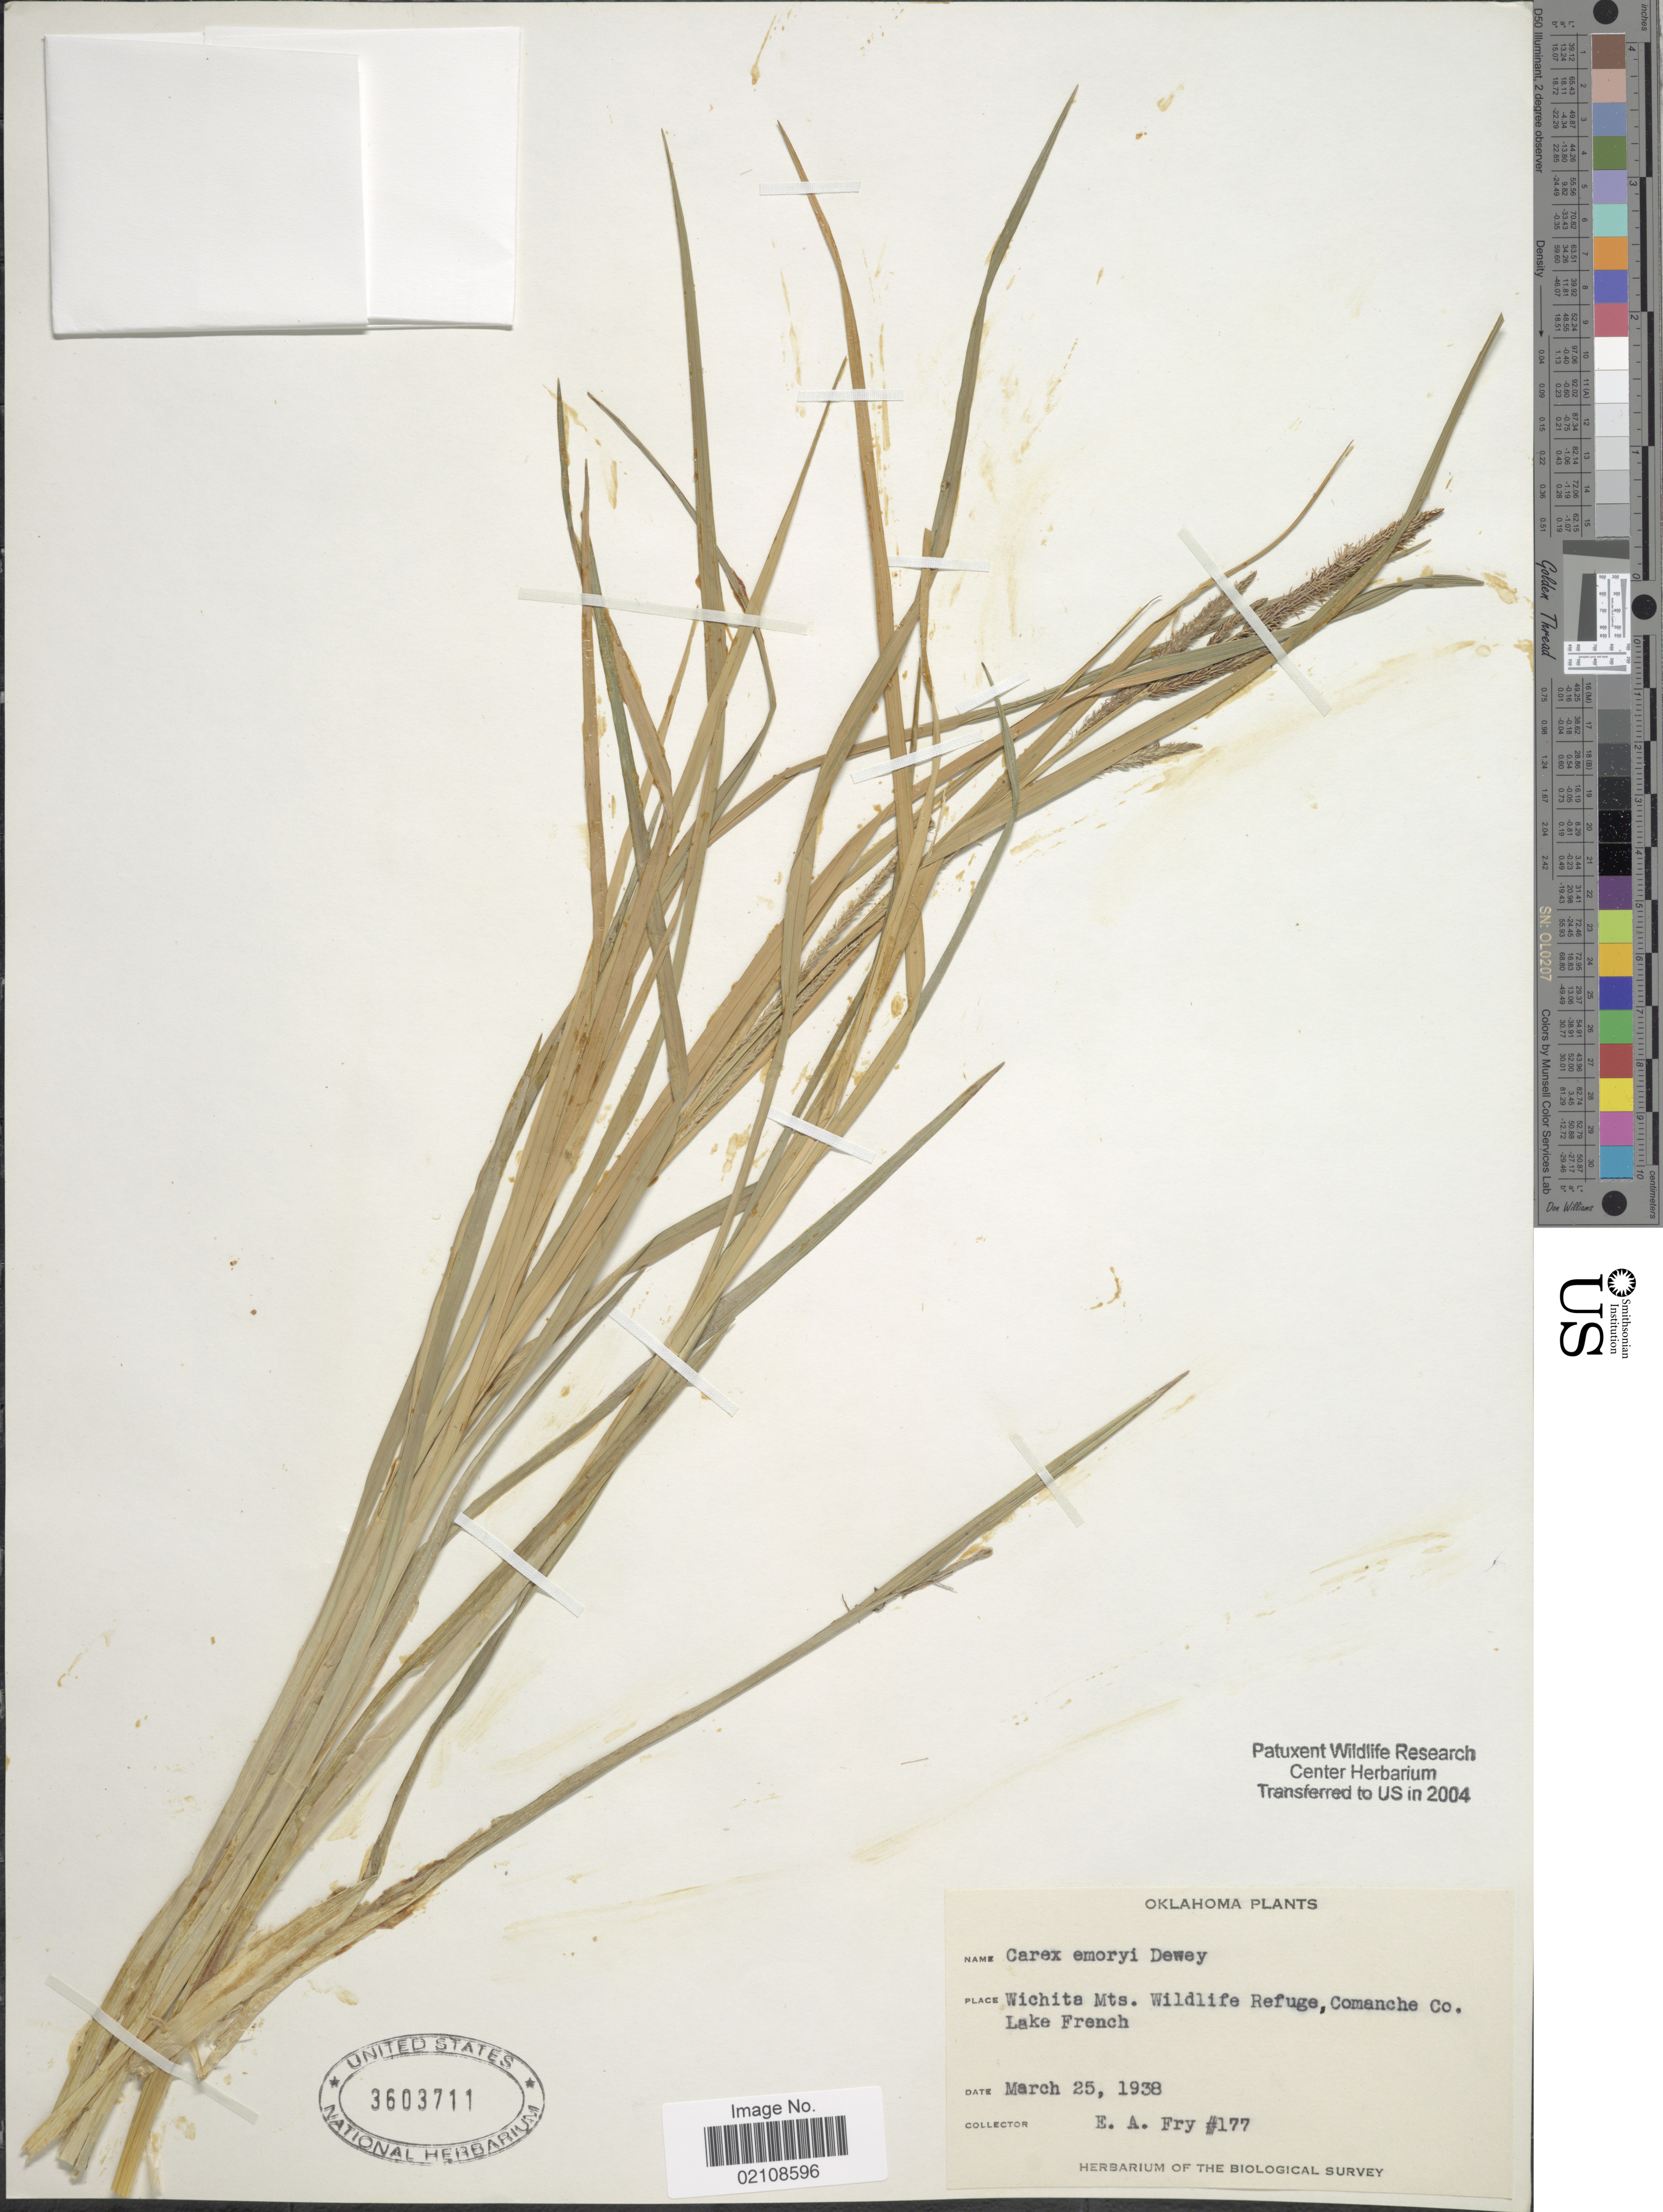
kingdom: Plantae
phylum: Tracheophyta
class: Liliopsida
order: Poales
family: Cyperaceae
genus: Carex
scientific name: Carex emoryi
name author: Dewey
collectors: E. Fry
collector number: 177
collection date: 1938-03-25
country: United States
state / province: Oklahoma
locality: Wichita Mts. Wildlife Refuge, Comanche Co., Lake French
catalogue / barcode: US 3603711